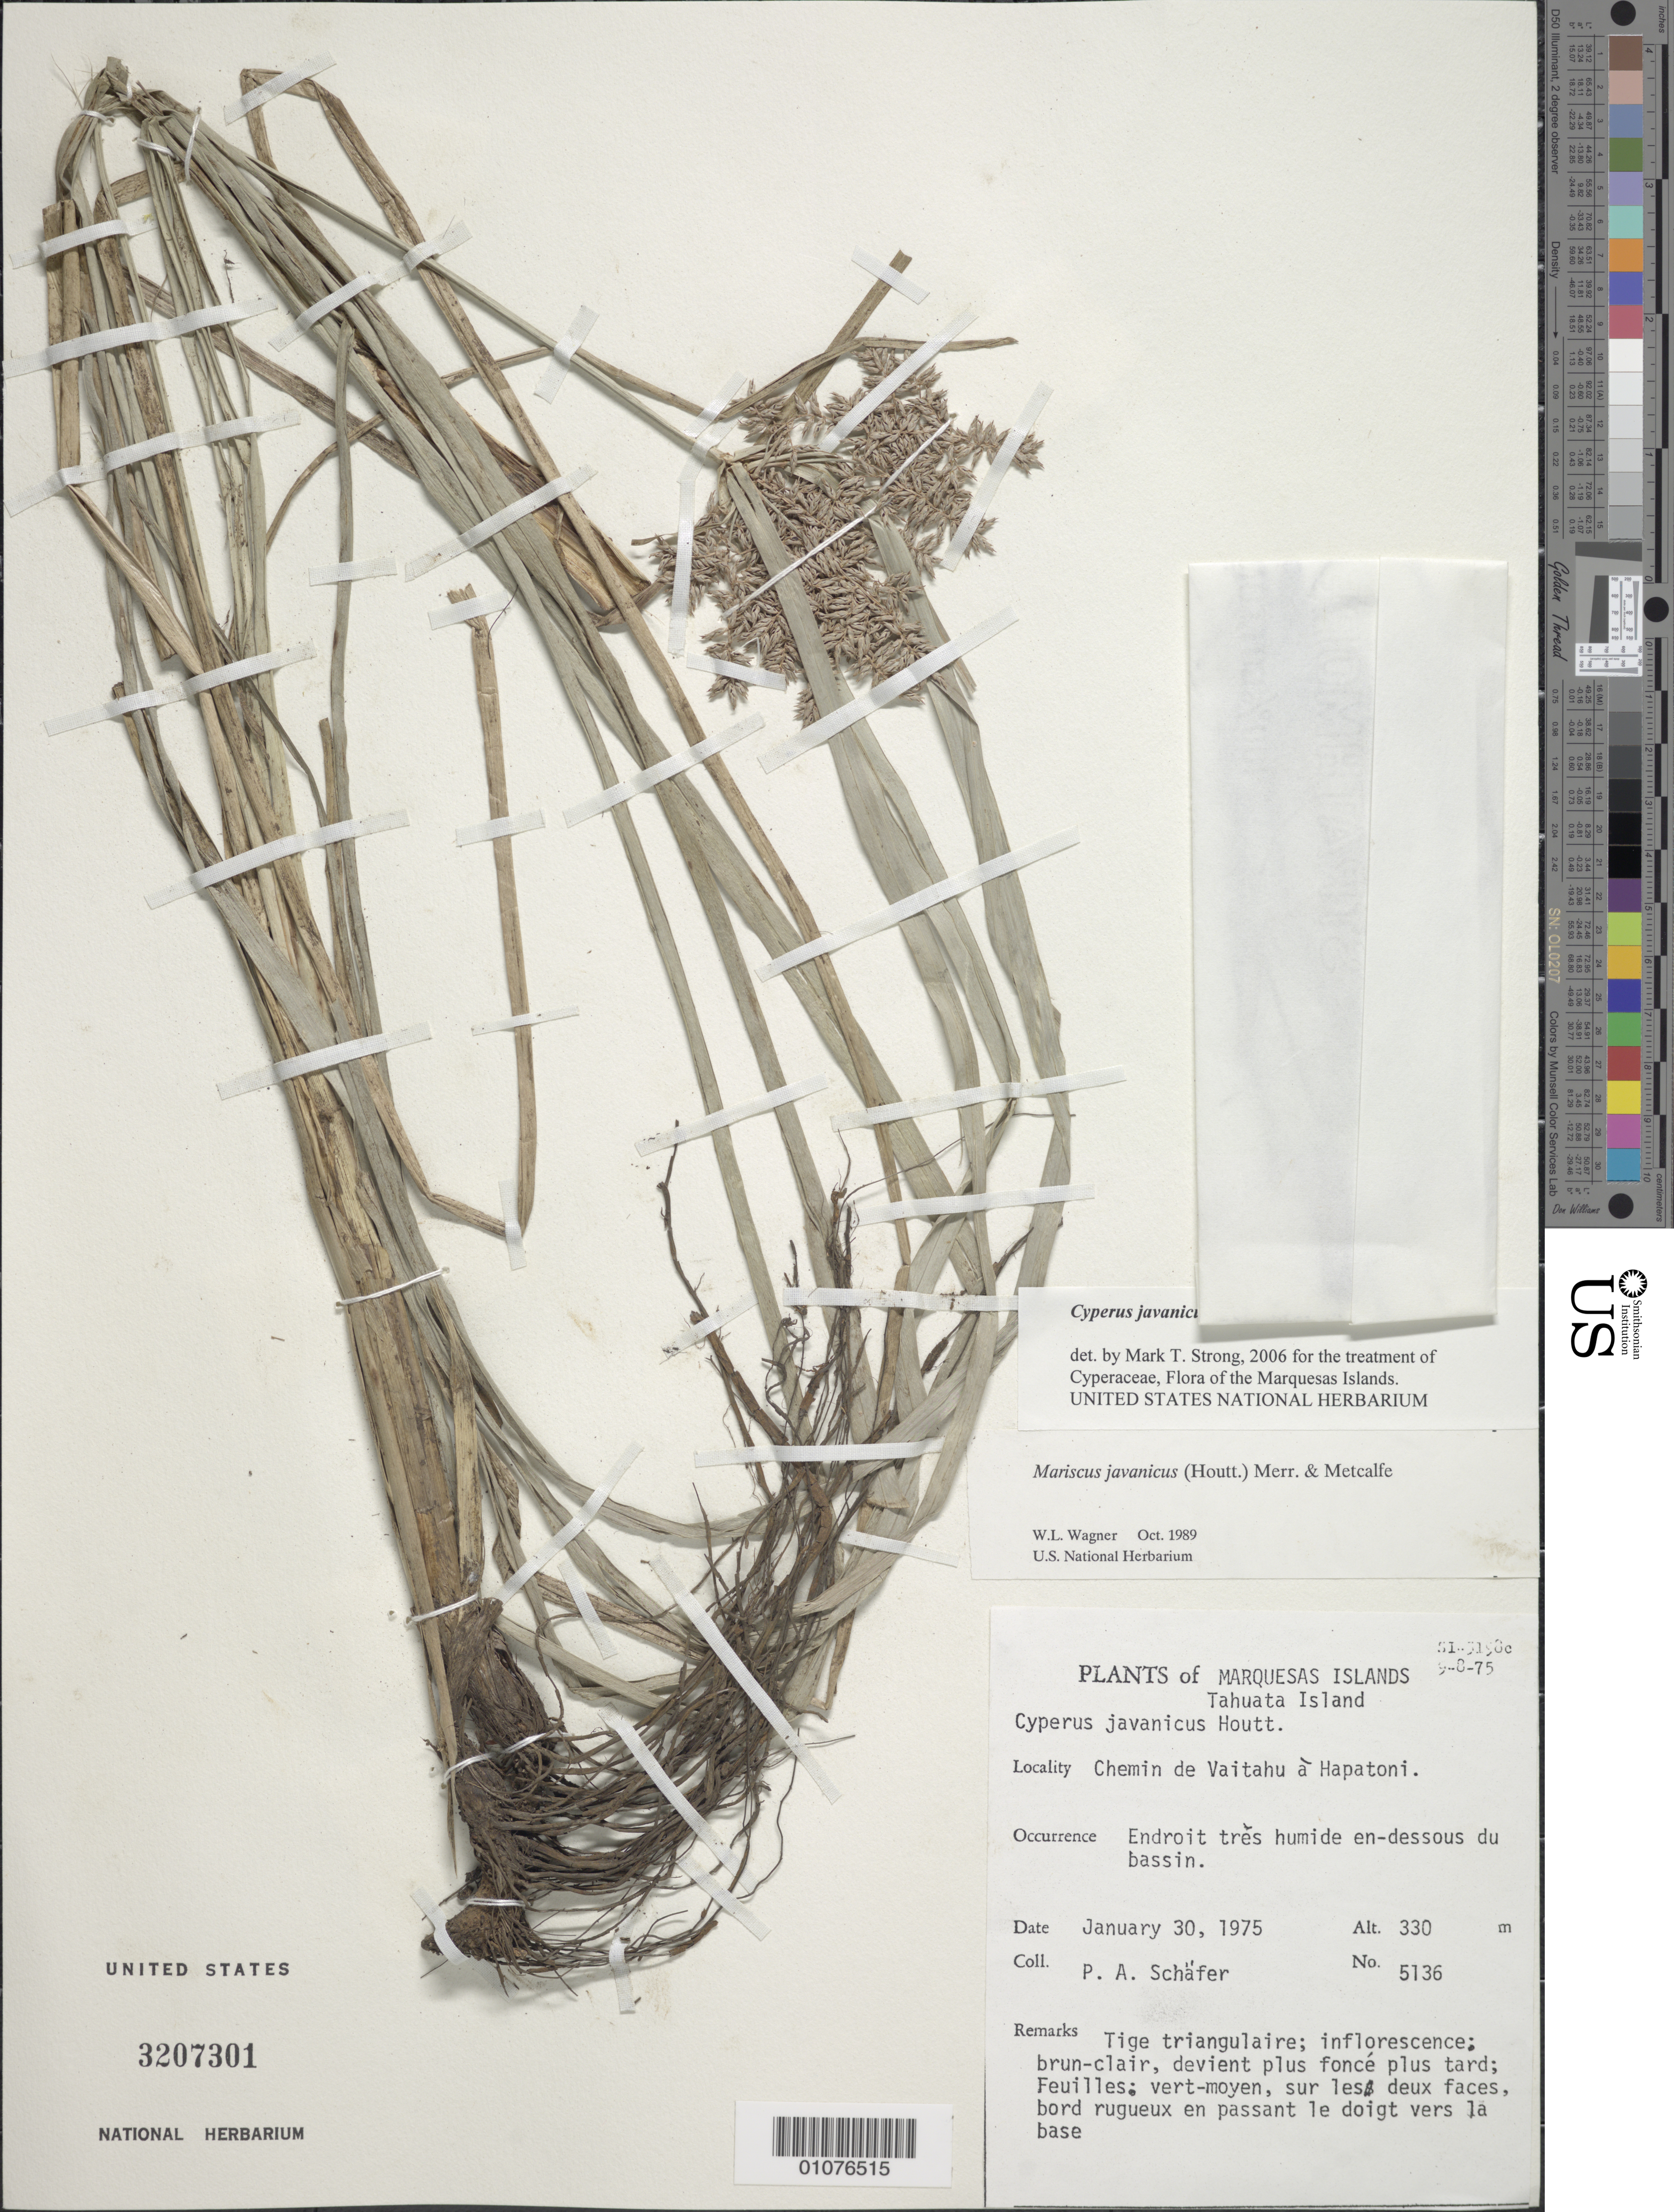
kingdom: Plantae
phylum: Tracheophyta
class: Liliopsida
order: Poales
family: Cyperaceae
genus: Cyperus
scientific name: Cyperus javanicus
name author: Houtt.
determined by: Strong, M. T., (US), Smithsonian Institution - National Museum of Natural History (UNITED STATES)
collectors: P. A. Schäfer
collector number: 5136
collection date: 1975-01-30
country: French Polynesia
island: Tahuata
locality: Chemin de Vaitahu à Hapatoni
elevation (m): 330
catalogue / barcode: US 3207301